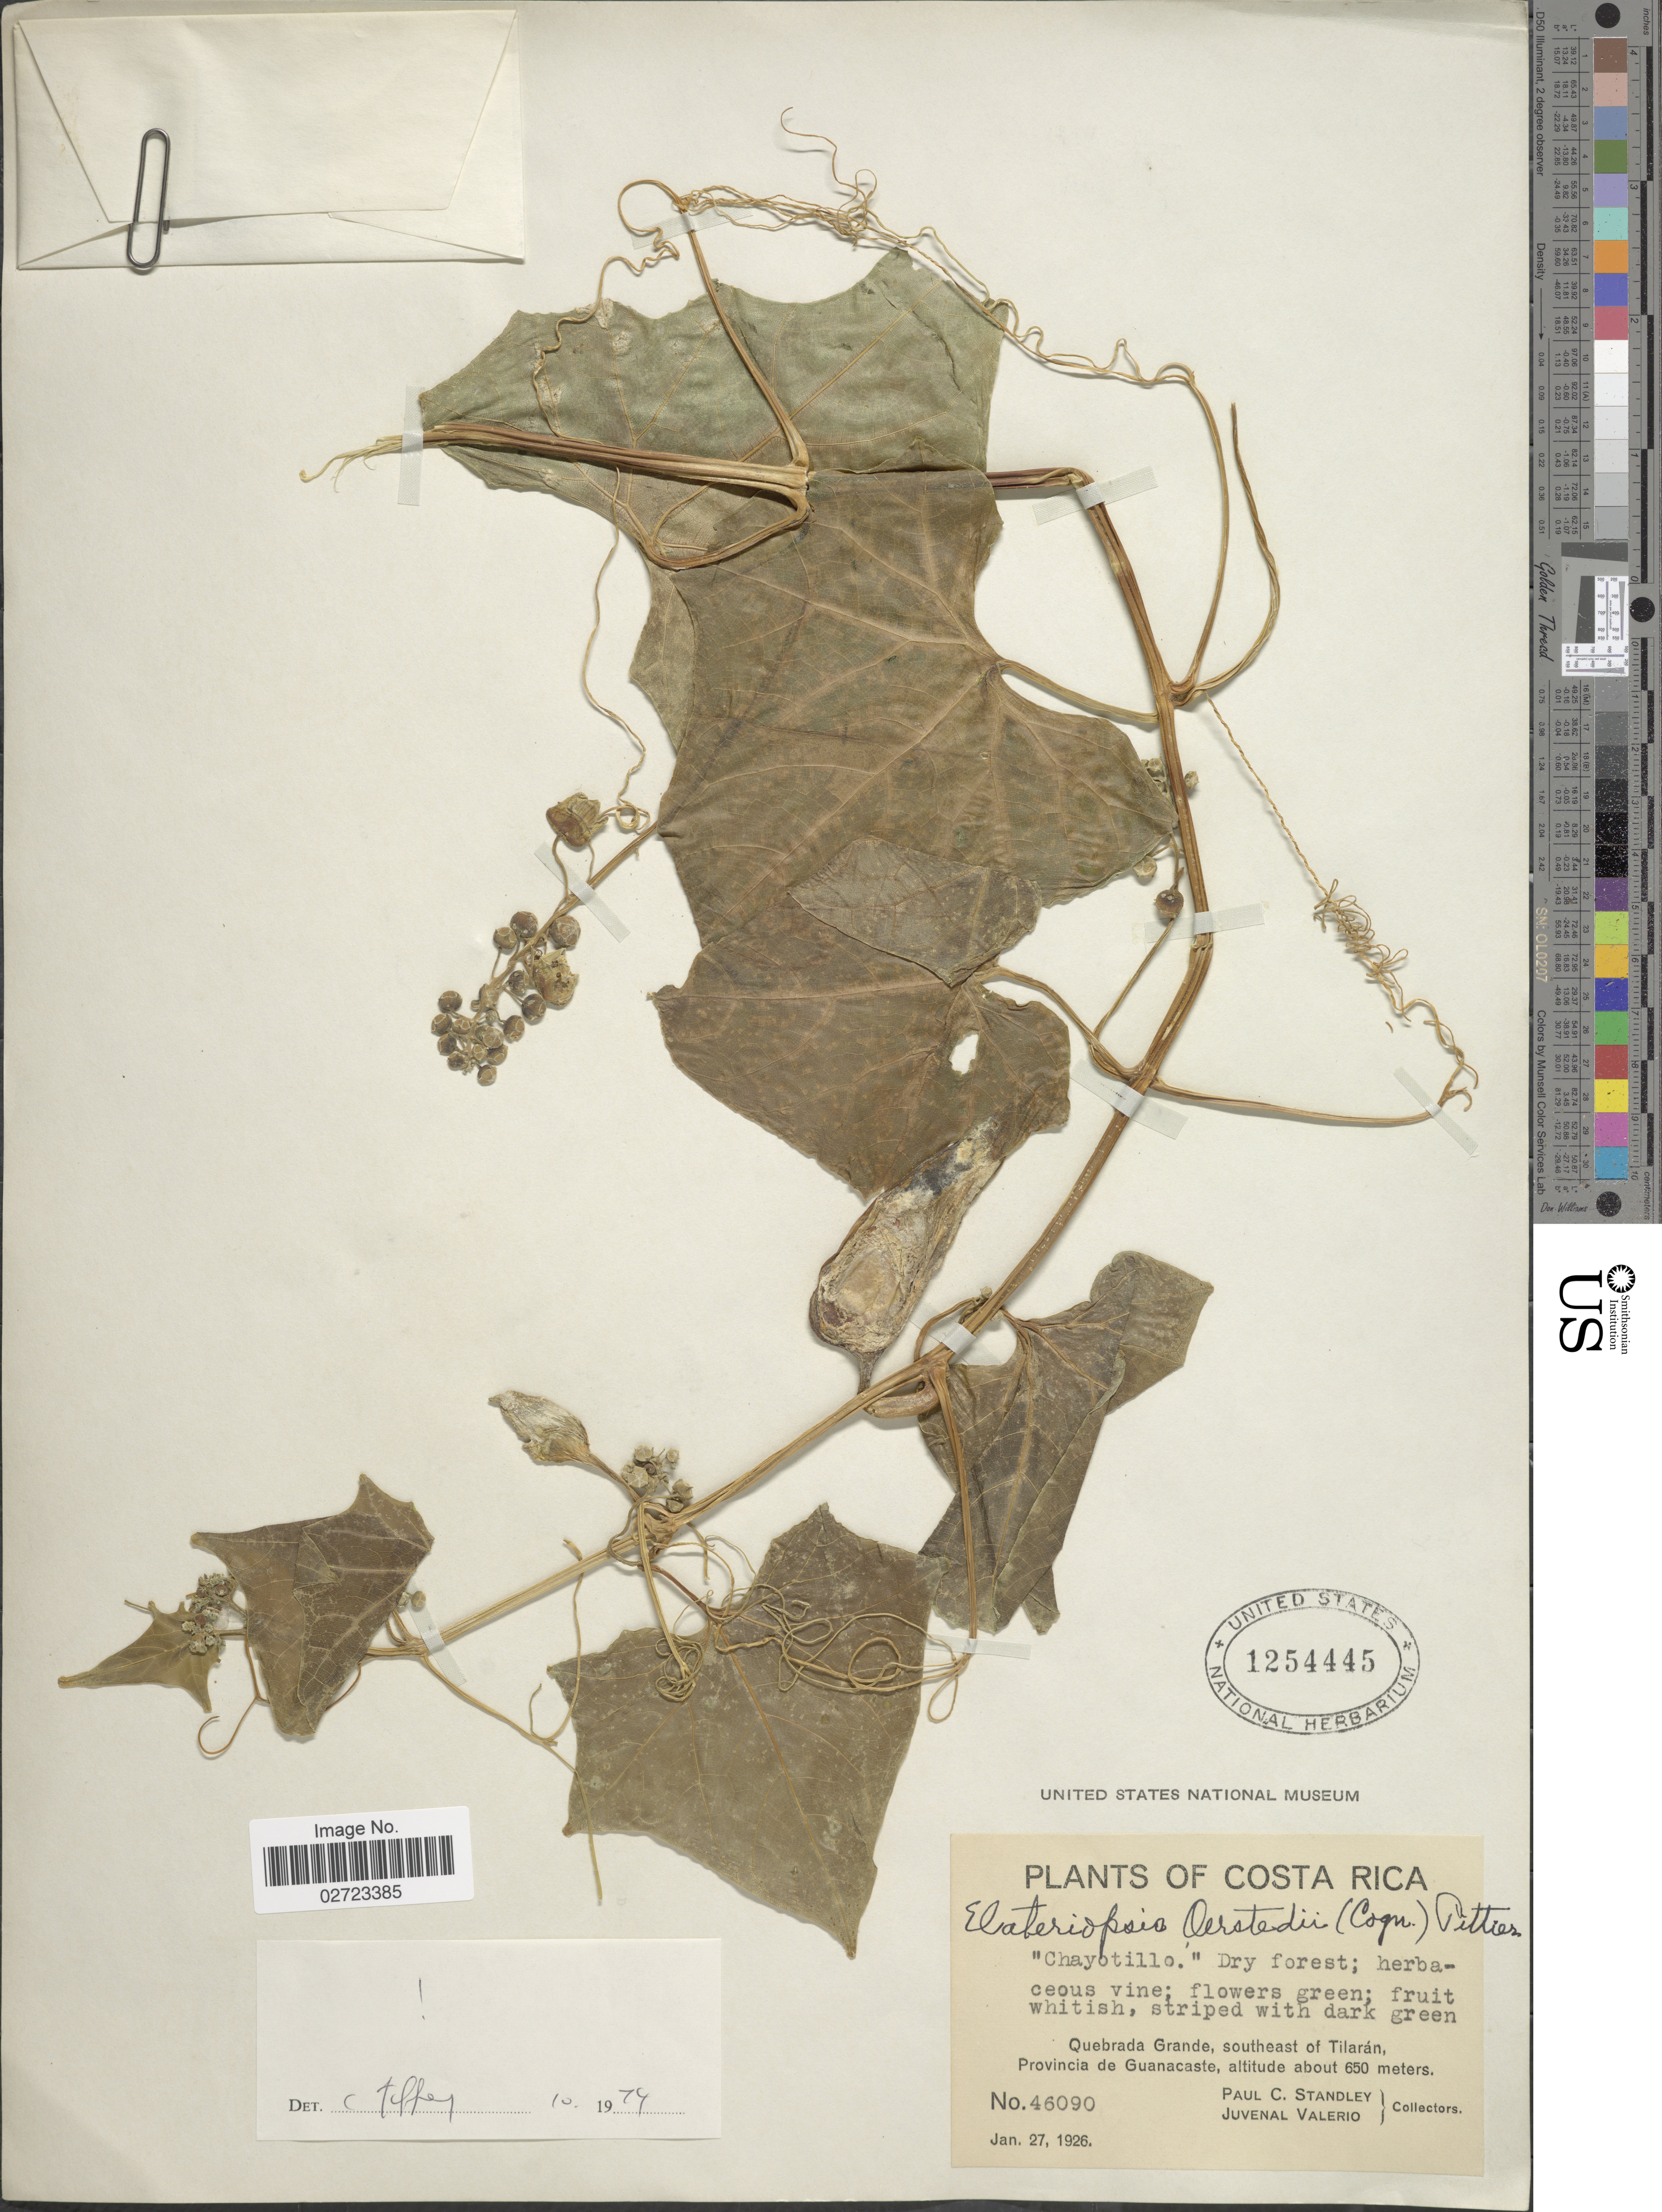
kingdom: Plantae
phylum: Tracheophyta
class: Magnoliopsida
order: Cucurbitales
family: Cucurbitaceae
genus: Hanburia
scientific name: Hanburia oerstedii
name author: (Cogn.) H. Schaef. & S.S. Renner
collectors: P. C. Standley & J. Valerio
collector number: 46090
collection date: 1926-01-27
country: Costa Rica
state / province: Guanacaste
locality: Quebrada Grande, southeast of Tilaran.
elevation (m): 650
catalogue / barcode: US 1254445